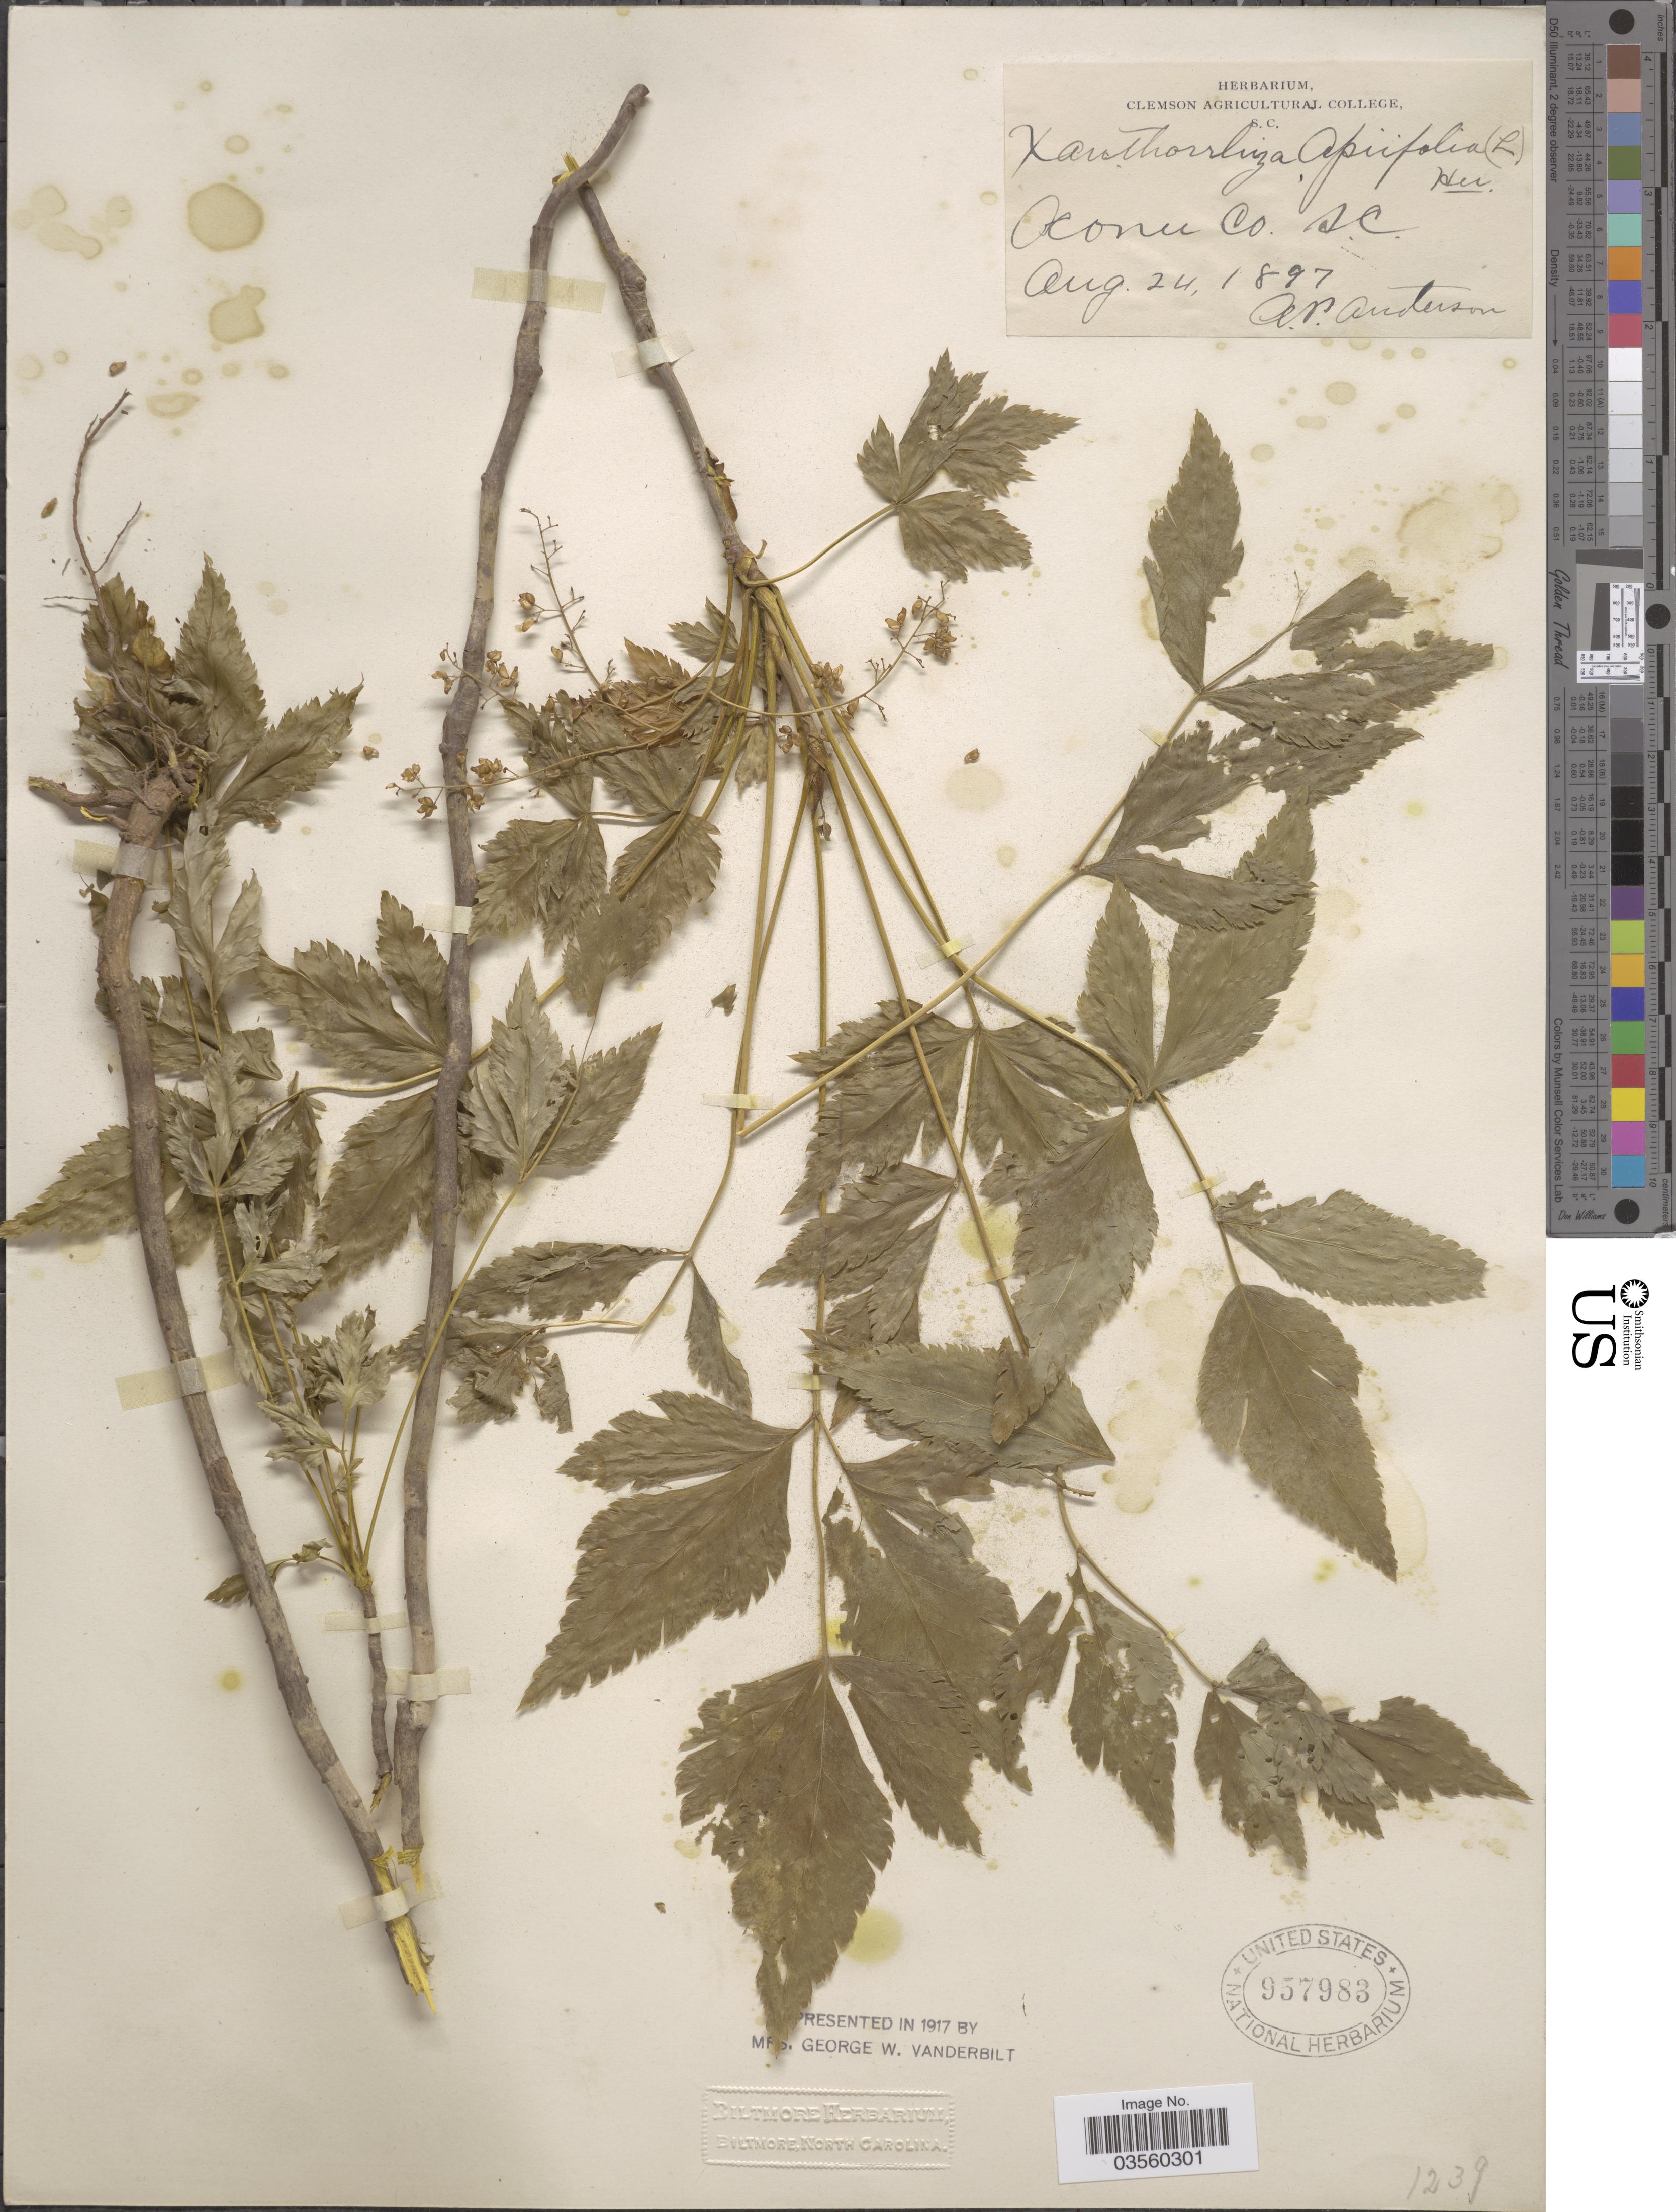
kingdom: Plantae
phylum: Tracheophyta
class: Magnoliopsida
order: Ranunculales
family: Ranunculaceae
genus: Xanthorhiza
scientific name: Xanthorhiza apiifolia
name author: L'Hér.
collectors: A. P. Anderson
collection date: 1897-08-24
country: United States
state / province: South Carolina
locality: Oconee Co.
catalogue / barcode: US 957983